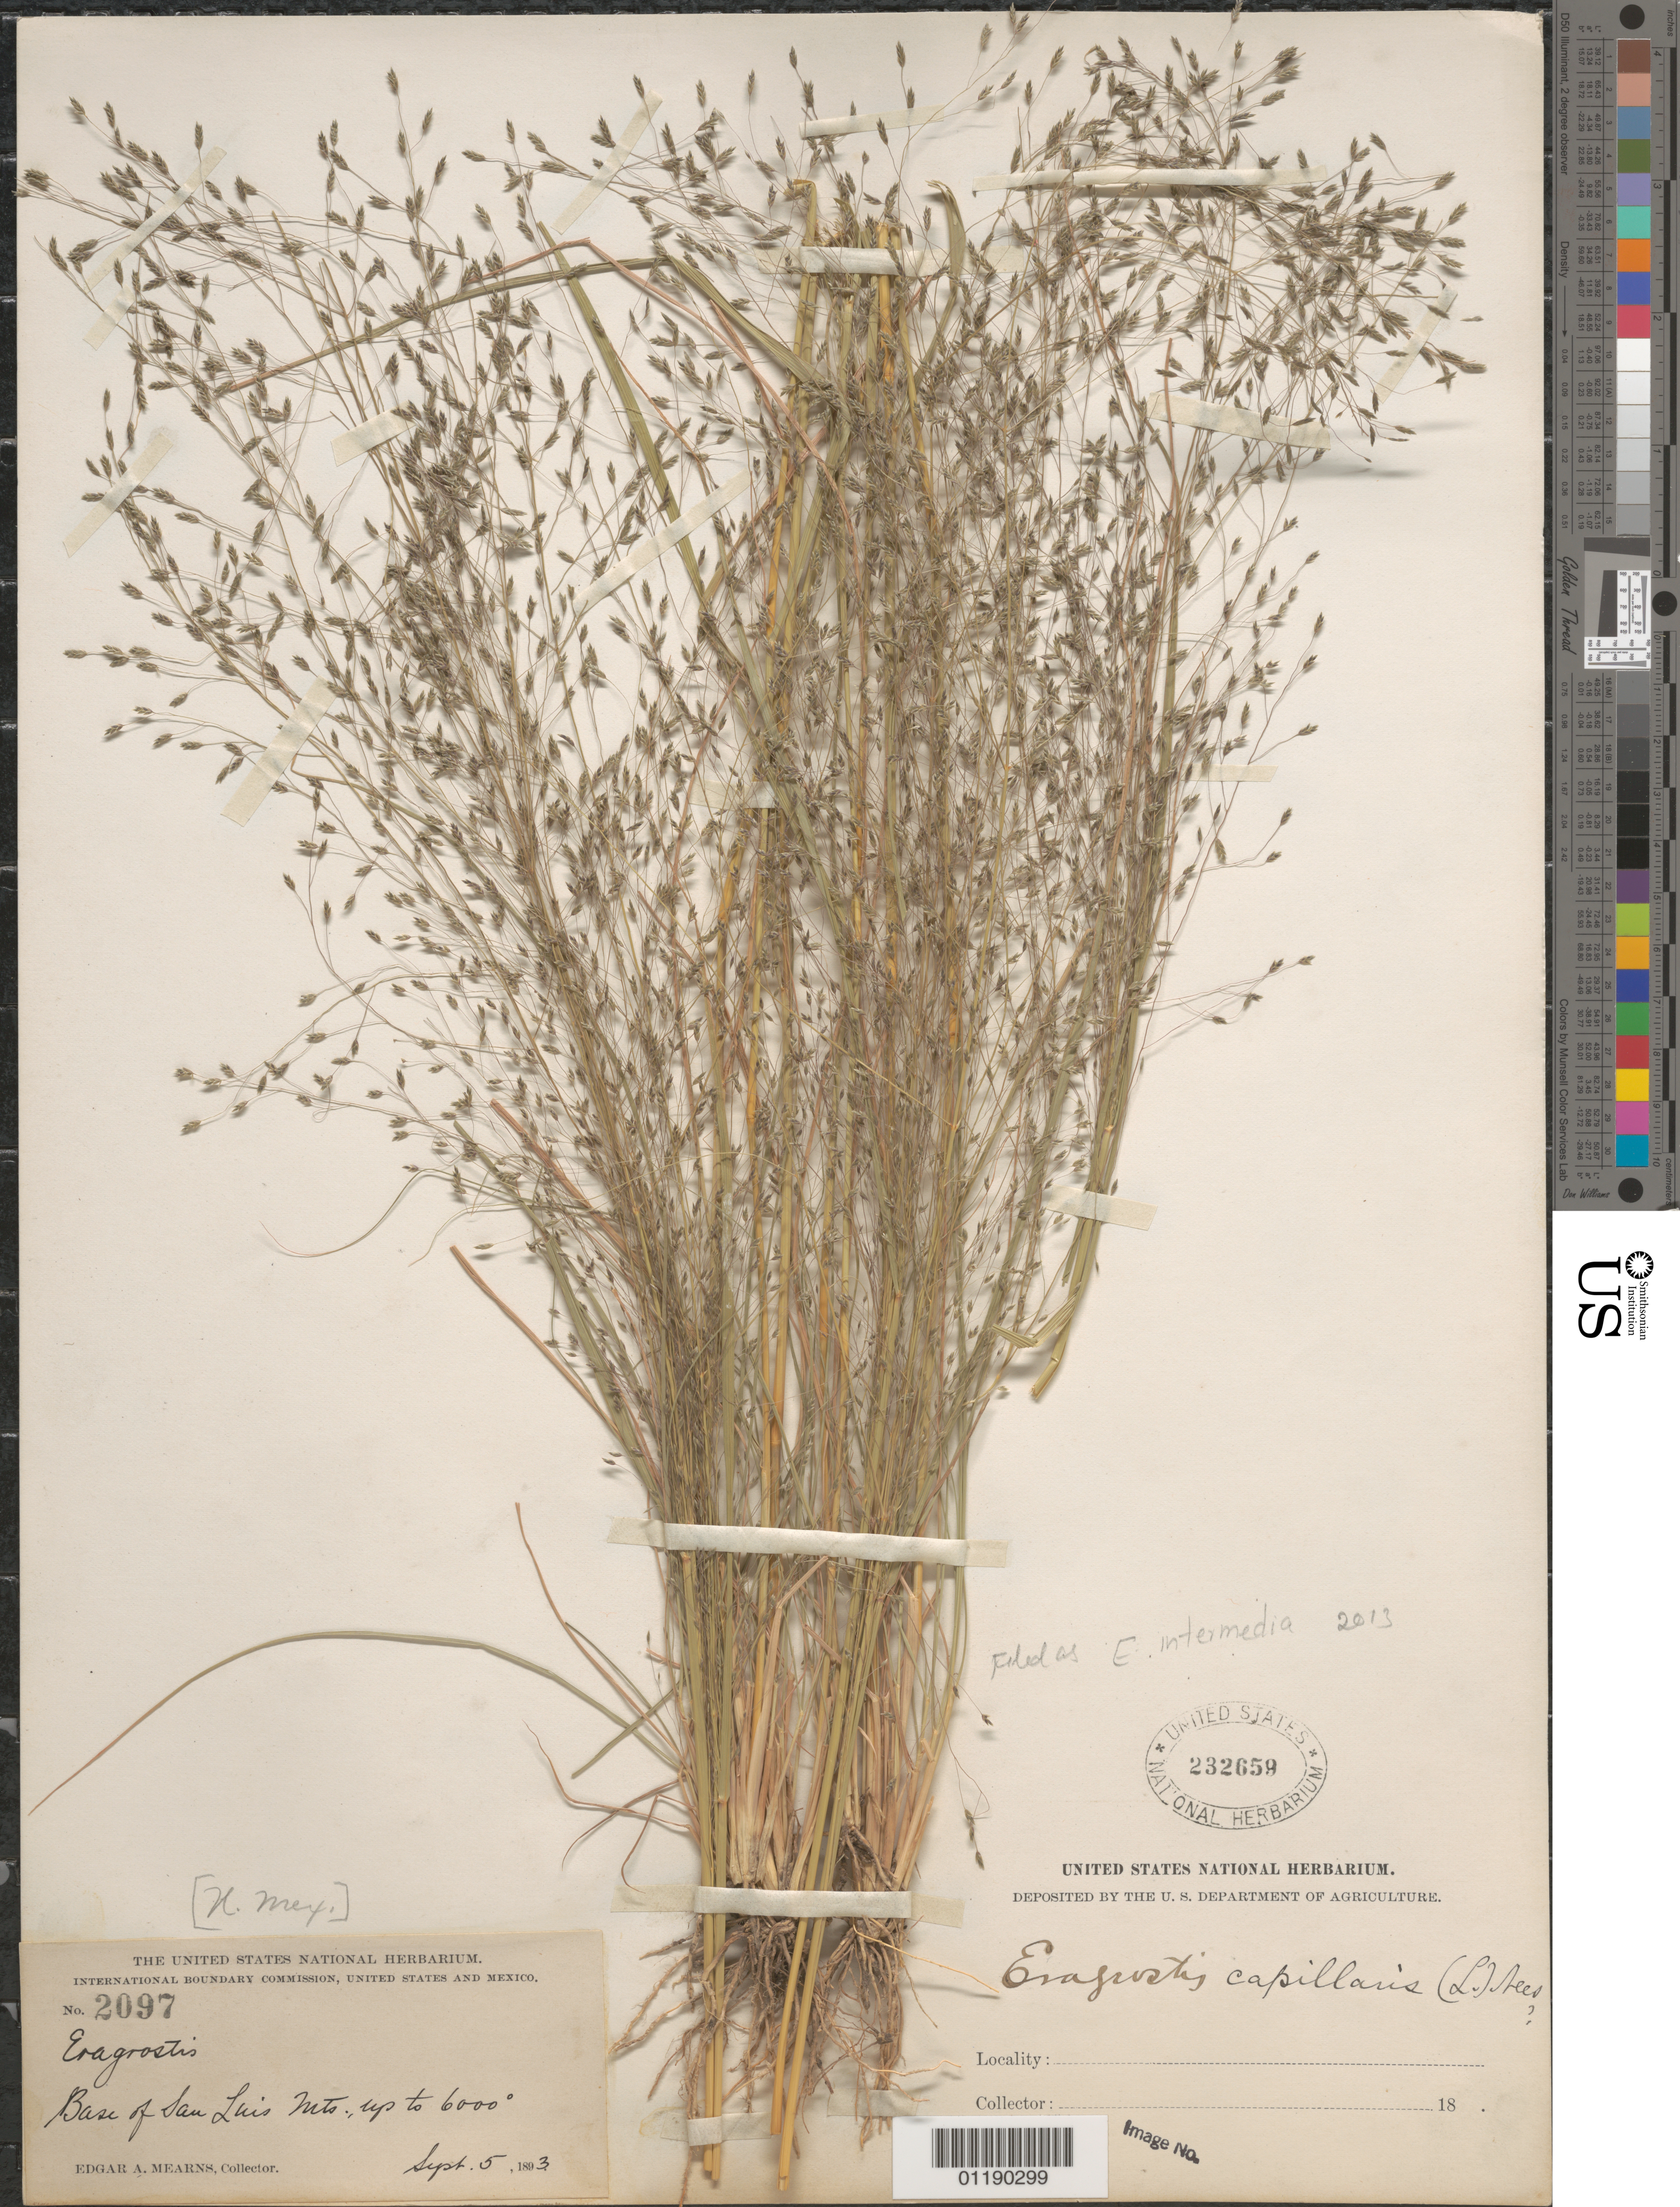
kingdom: Plantae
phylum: Tracheophyta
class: Liliopsida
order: Poales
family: Poaceae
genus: Eragrostis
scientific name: Eragrostis intermedia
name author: Hitchc.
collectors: E. A. Mearns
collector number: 2097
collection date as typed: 05 Sep 1893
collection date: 1893-09-05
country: Mexico / United States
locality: Base of San Luis Mts.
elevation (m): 1829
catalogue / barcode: US 232659